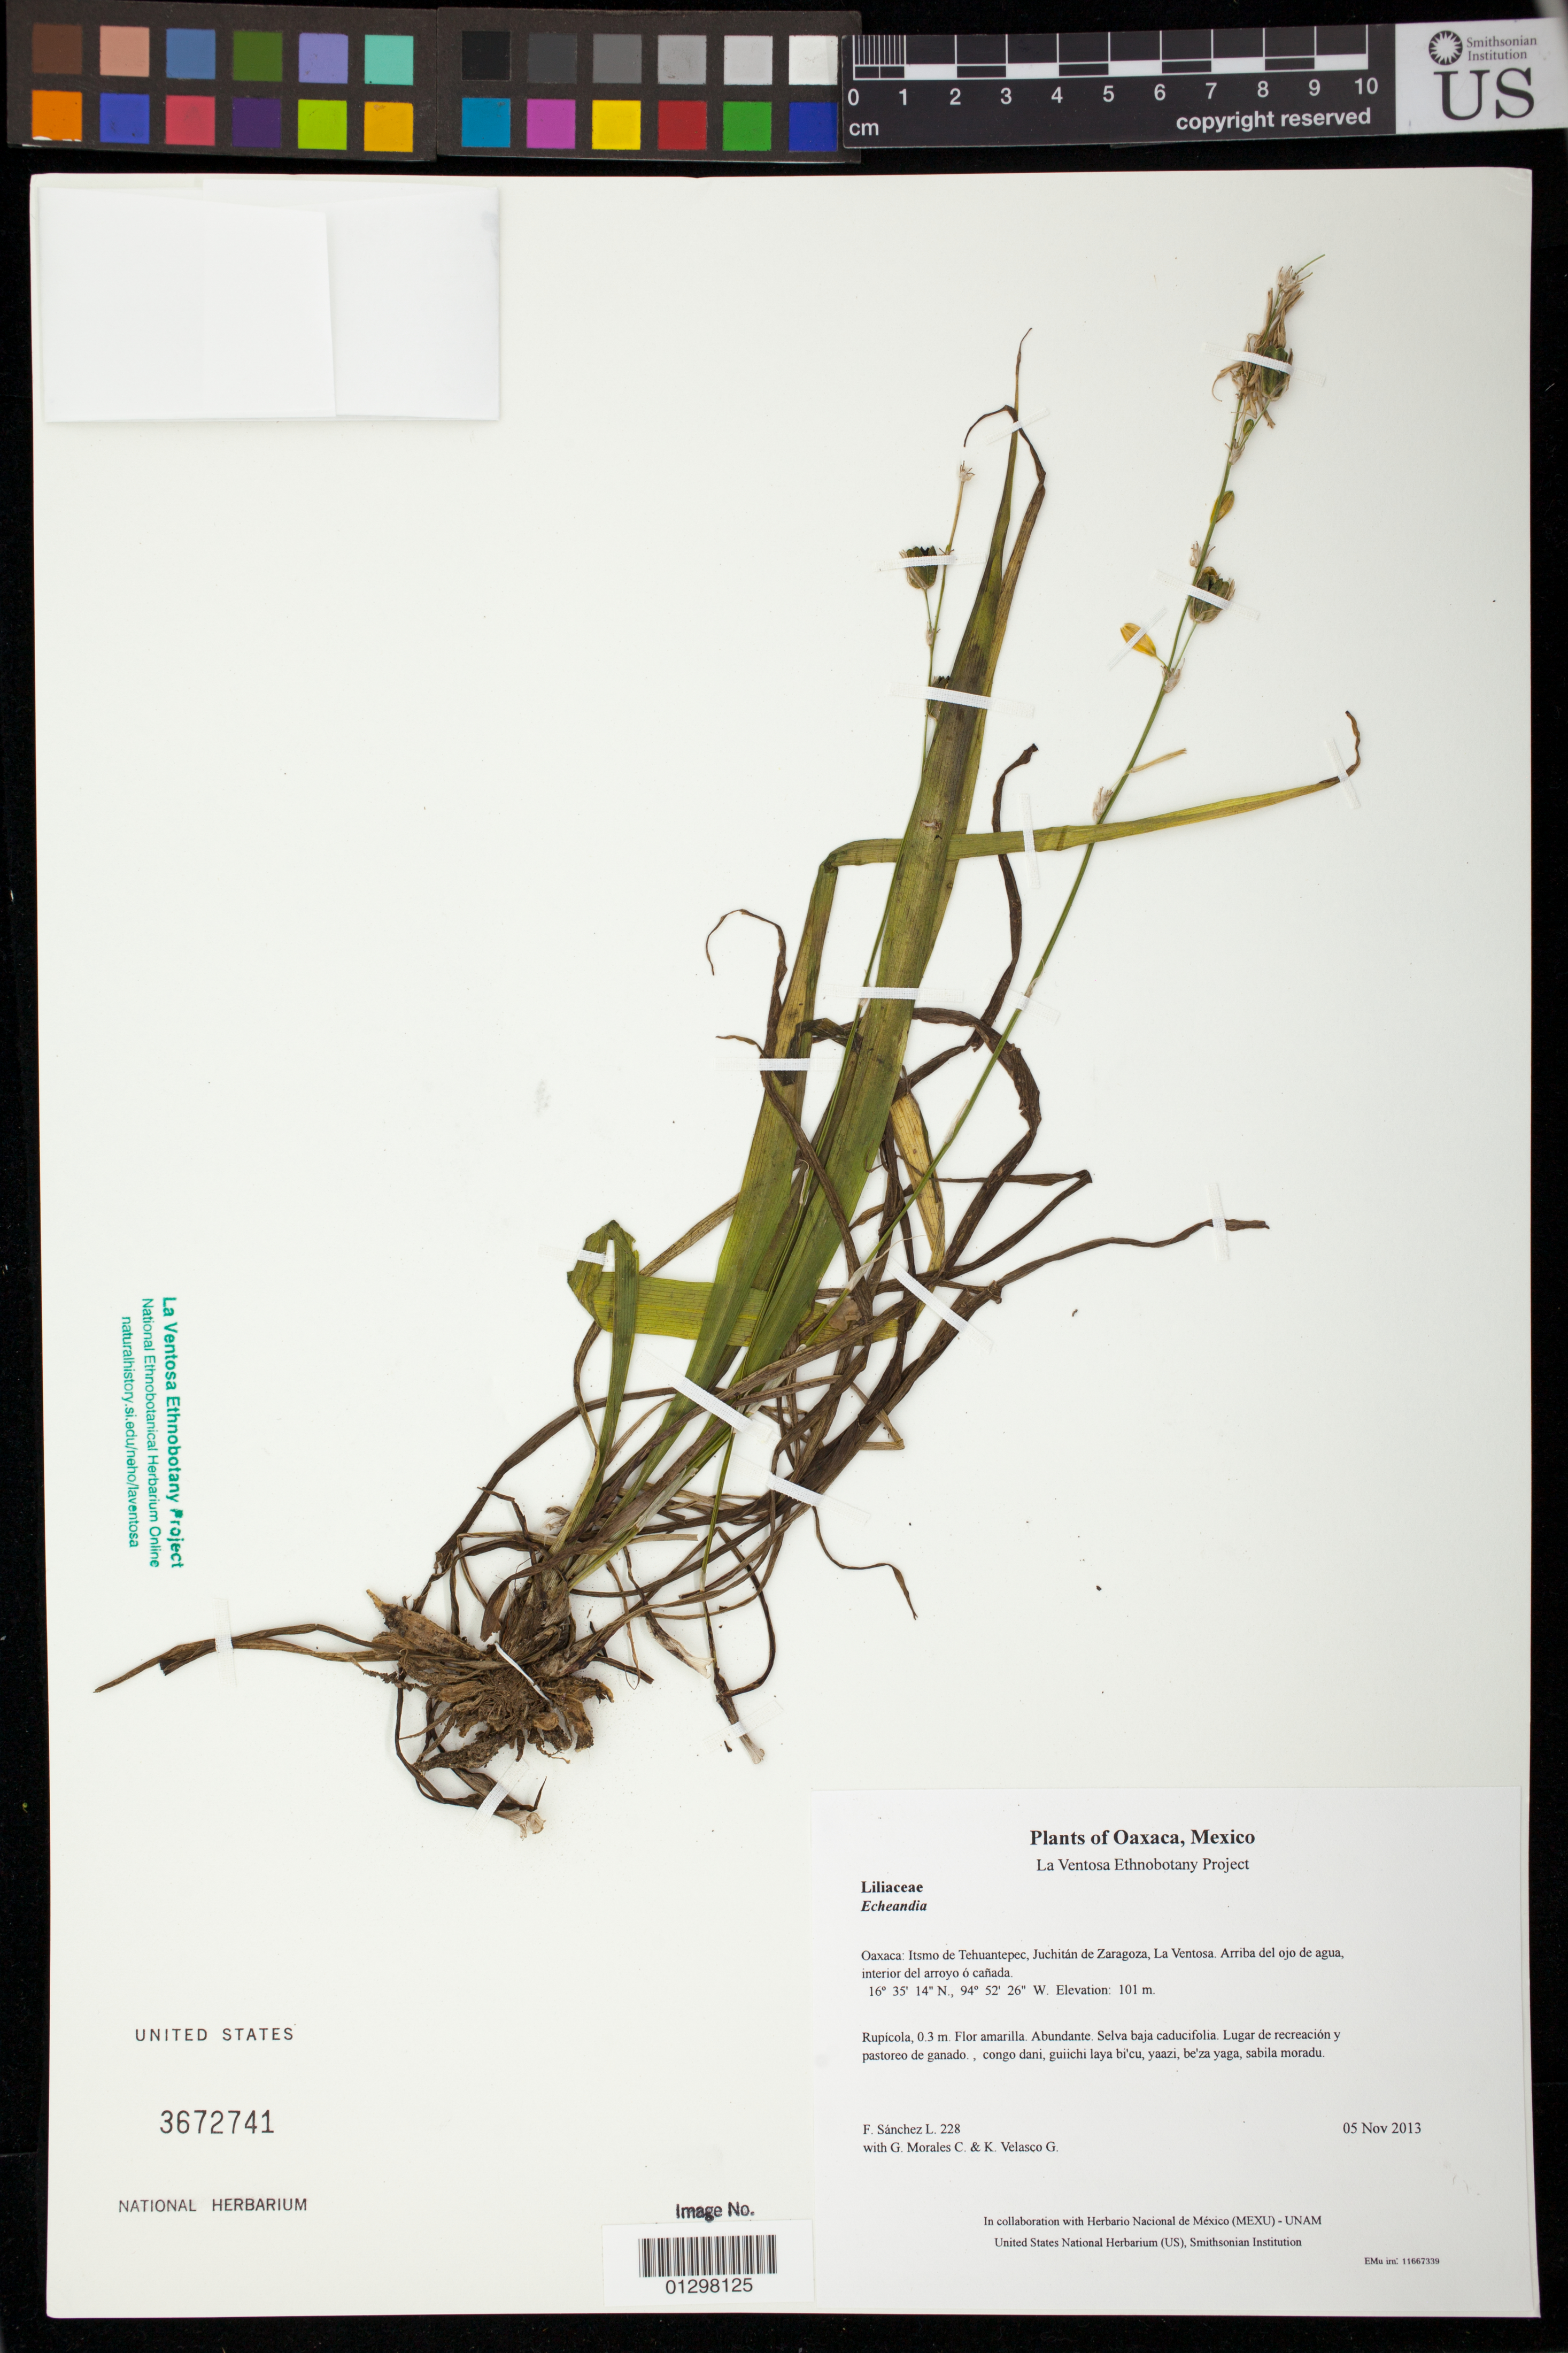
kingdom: Plantae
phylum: Tracheophyta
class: Liliopsida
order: Asparagales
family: Asparagaceae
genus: Echeandia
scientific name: Echeandia sp.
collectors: F. Sánchez L., G. Morales C. & K. Velasco G.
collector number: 228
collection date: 2013-11-05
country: Mexico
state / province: Oaxaca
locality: Itsmo de Tehuantepec, Juchitán de Zaragoza, La Ventosa. Arriba del ojo de agua, interior del arroyo ó cañada.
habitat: Selva baja caducifolia. Lugar de recreación y pastoreo de ganado.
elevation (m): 101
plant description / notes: MEXU, SERO, US; Guixi. 0.3 m. Guie' naguchi. Stale.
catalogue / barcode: US 3672741